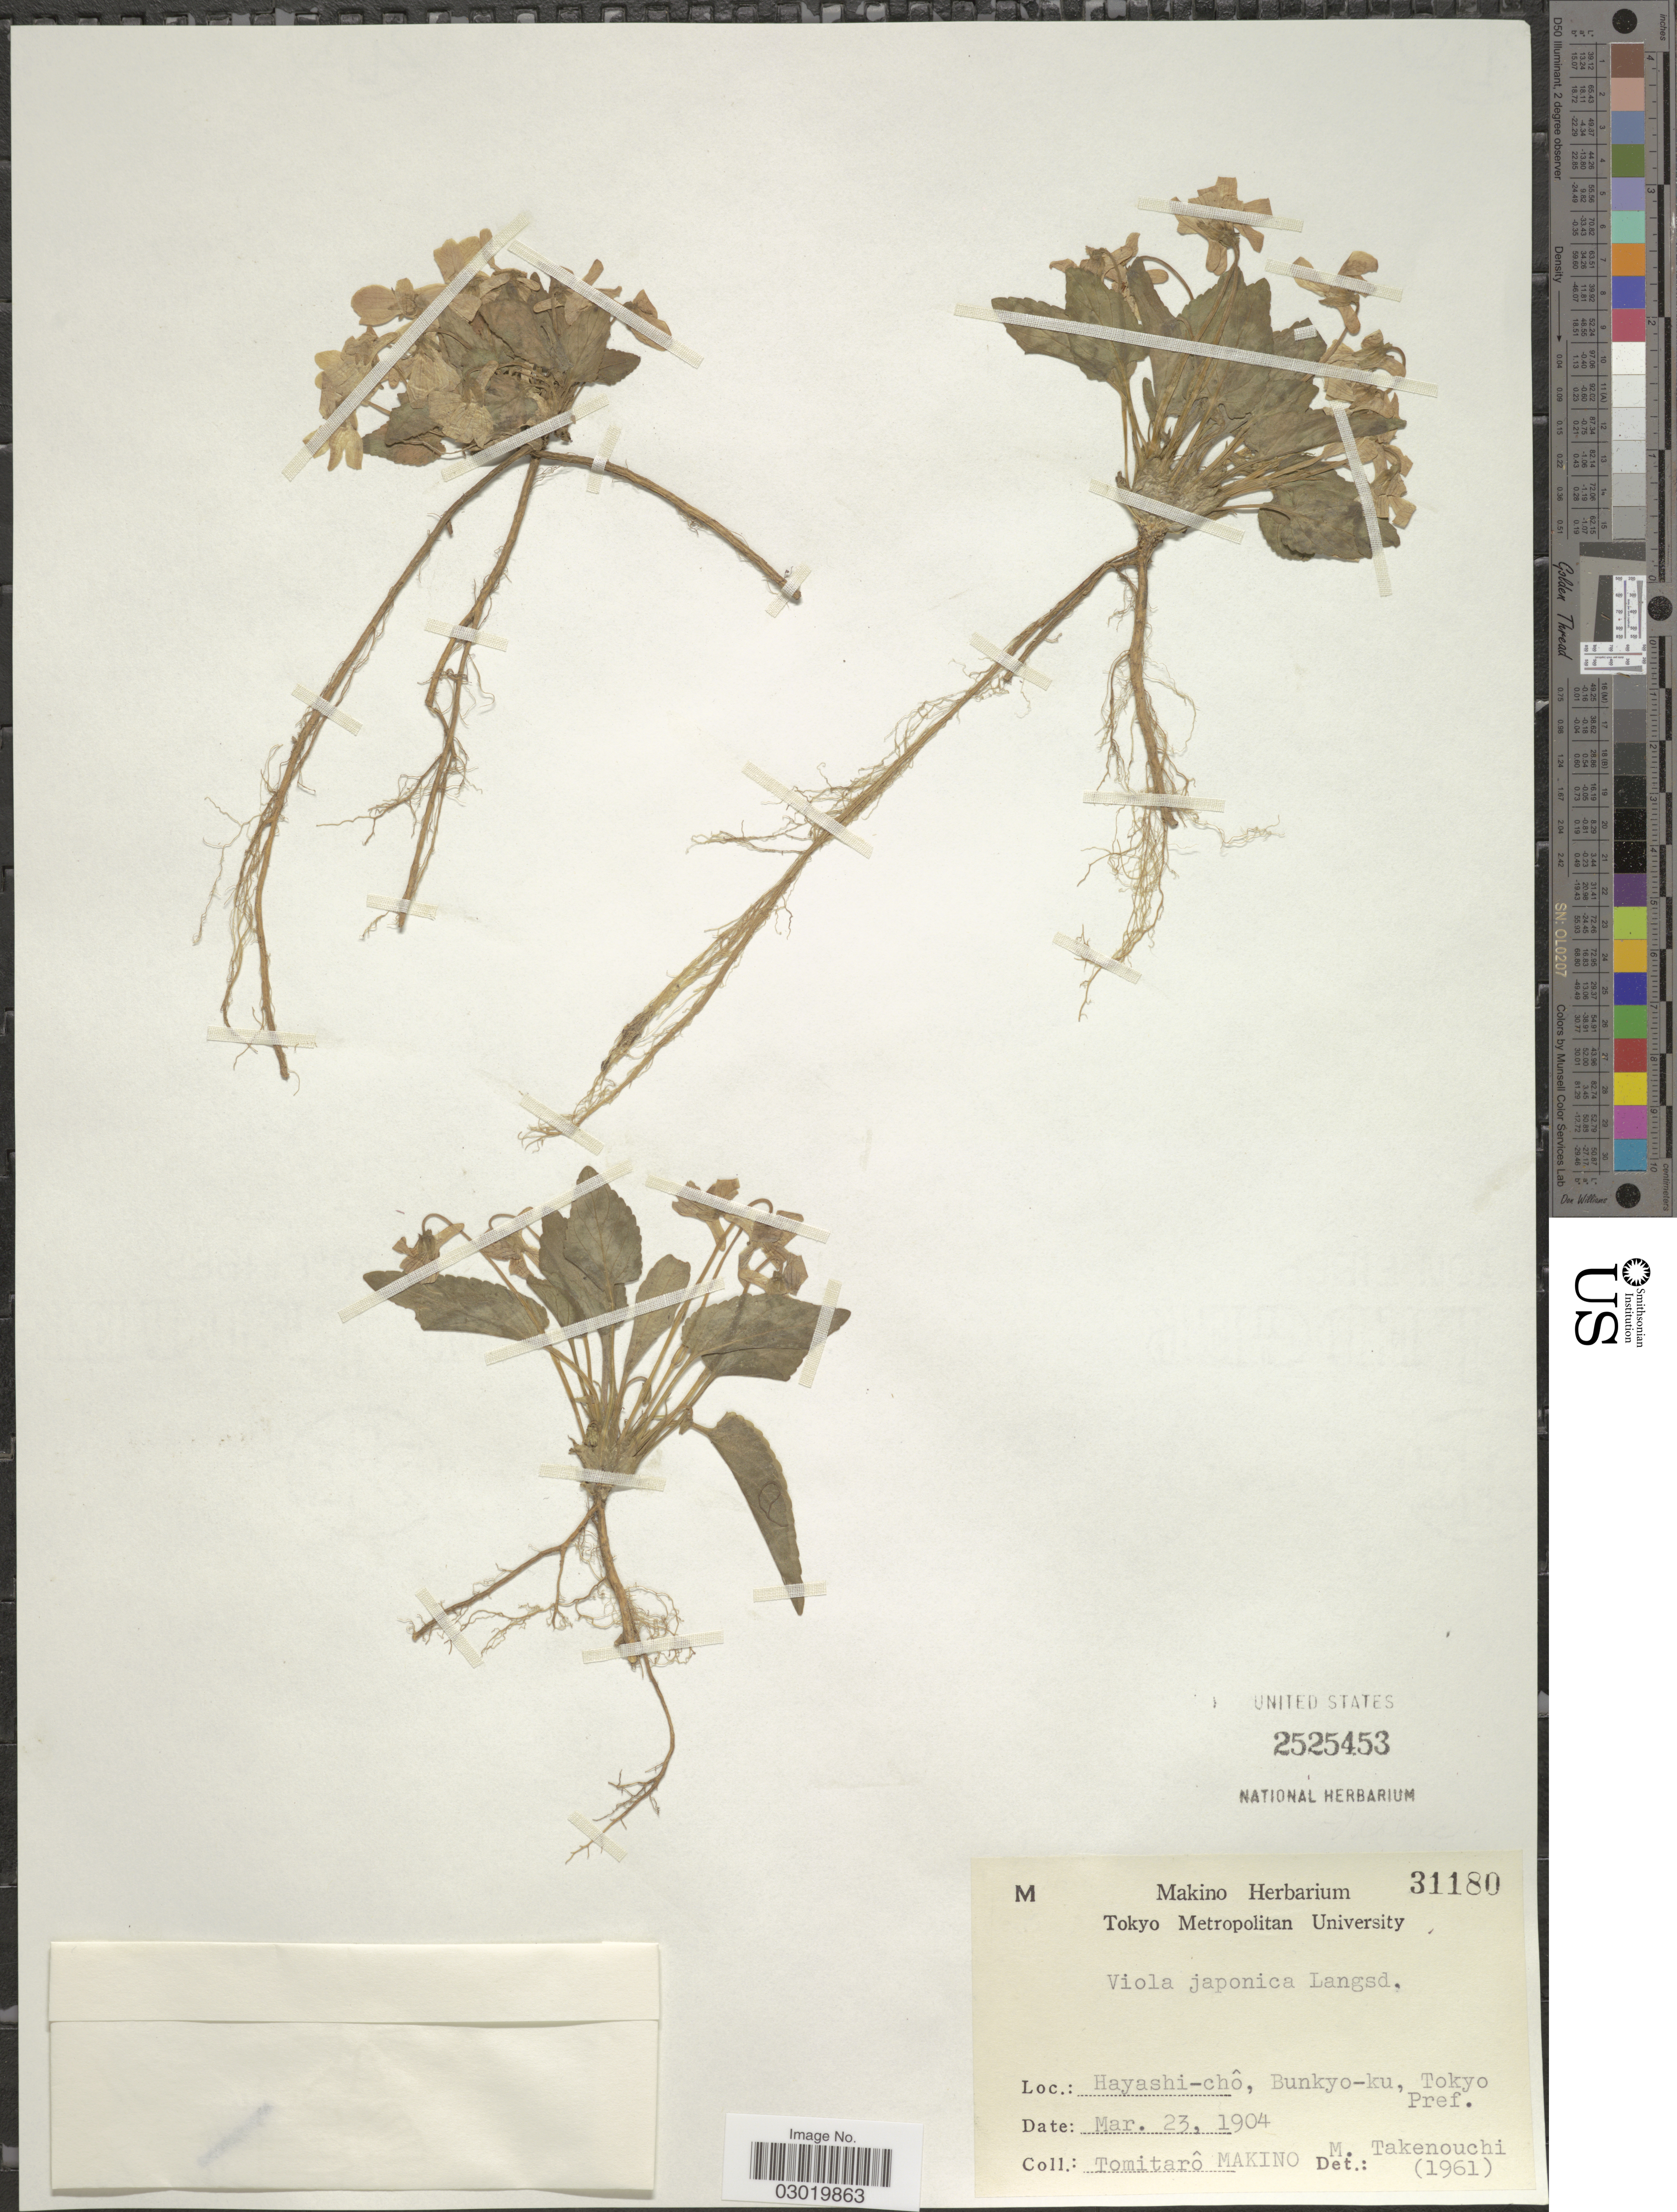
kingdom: Plantae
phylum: Tracheophyta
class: Magnoliopsida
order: Malpighiales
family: Violaceae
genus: Viola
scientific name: Viola japonica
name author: Langsd. ex DC.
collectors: T. Makino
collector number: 31180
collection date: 1904-03-23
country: Japan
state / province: Tokyo, Federal City of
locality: Hayashi-chô, Bunkyo-ku, Tokyo Pref.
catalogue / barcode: US 2525453